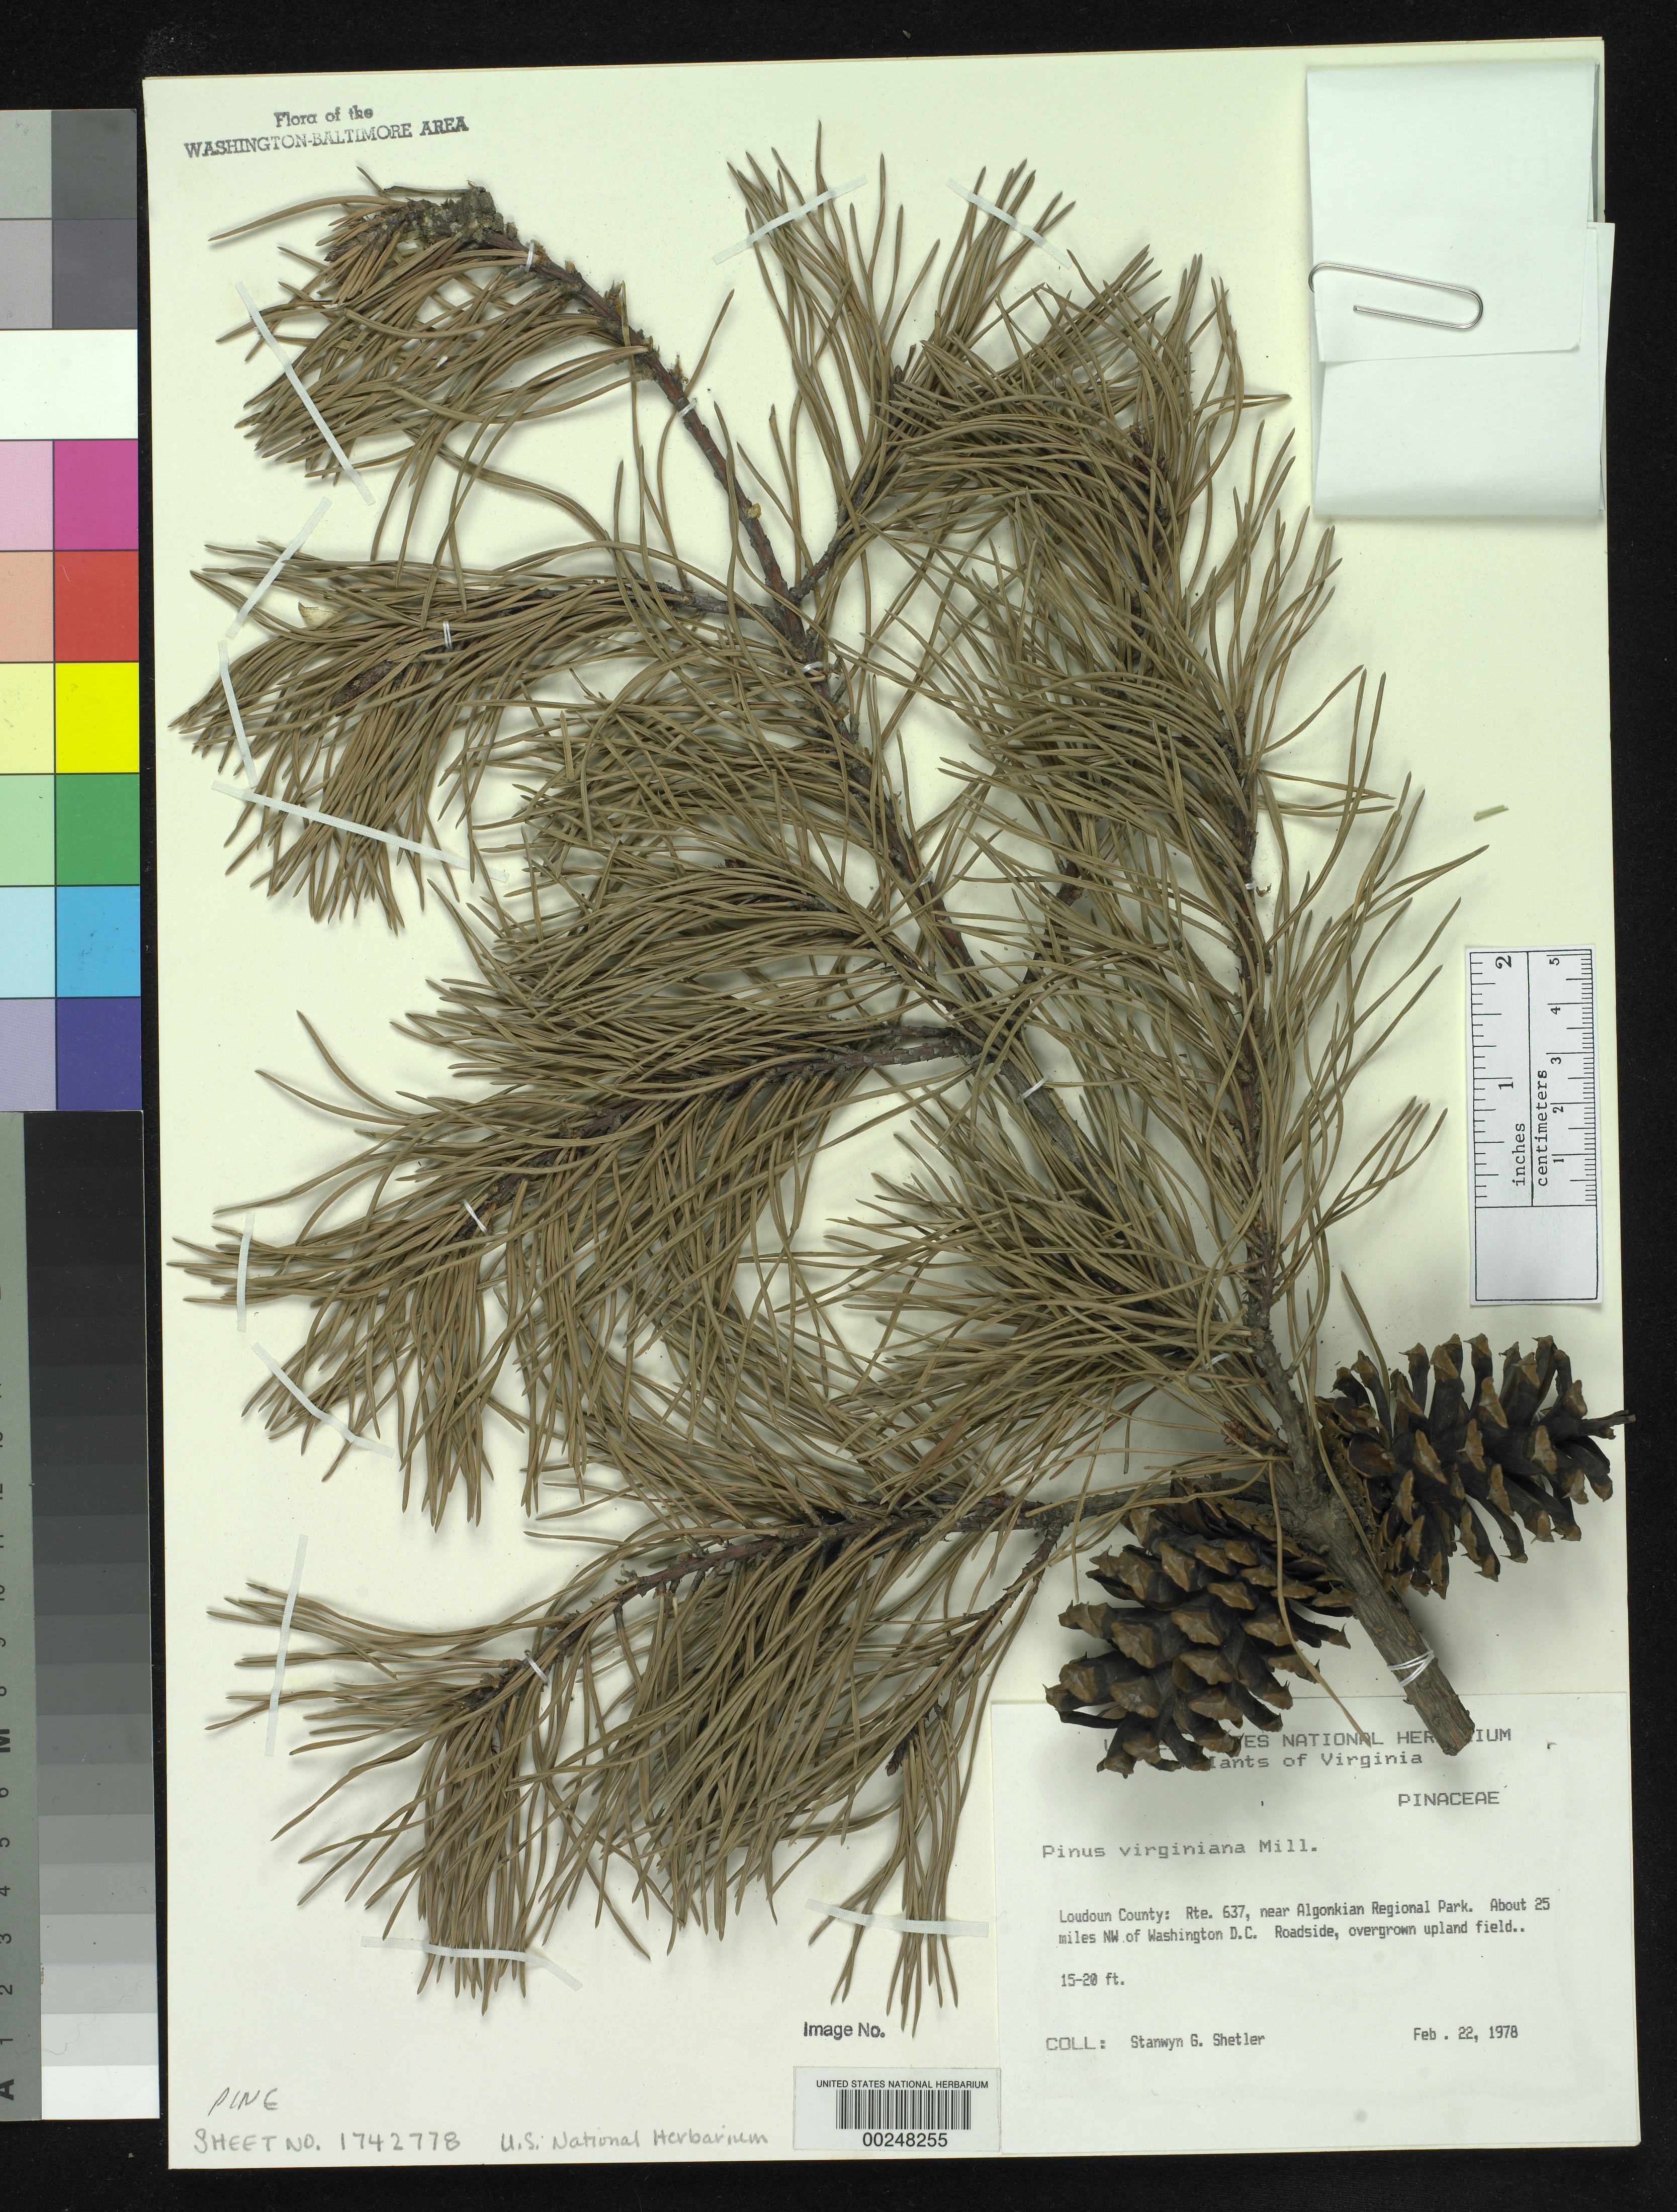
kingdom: Plantae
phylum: Tracheophyta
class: Pinopsida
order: Pinales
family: Pinaceae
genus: Pinus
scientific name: Pinus virginiana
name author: Mill.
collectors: S. Shetler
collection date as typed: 22 Feb 1978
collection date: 1978-02-22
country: United States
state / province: Virginia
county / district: Loudoun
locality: Rte. 637, near Algonkian Regional Park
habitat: Roadside, overgrown upland field.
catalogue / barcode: US 1742778